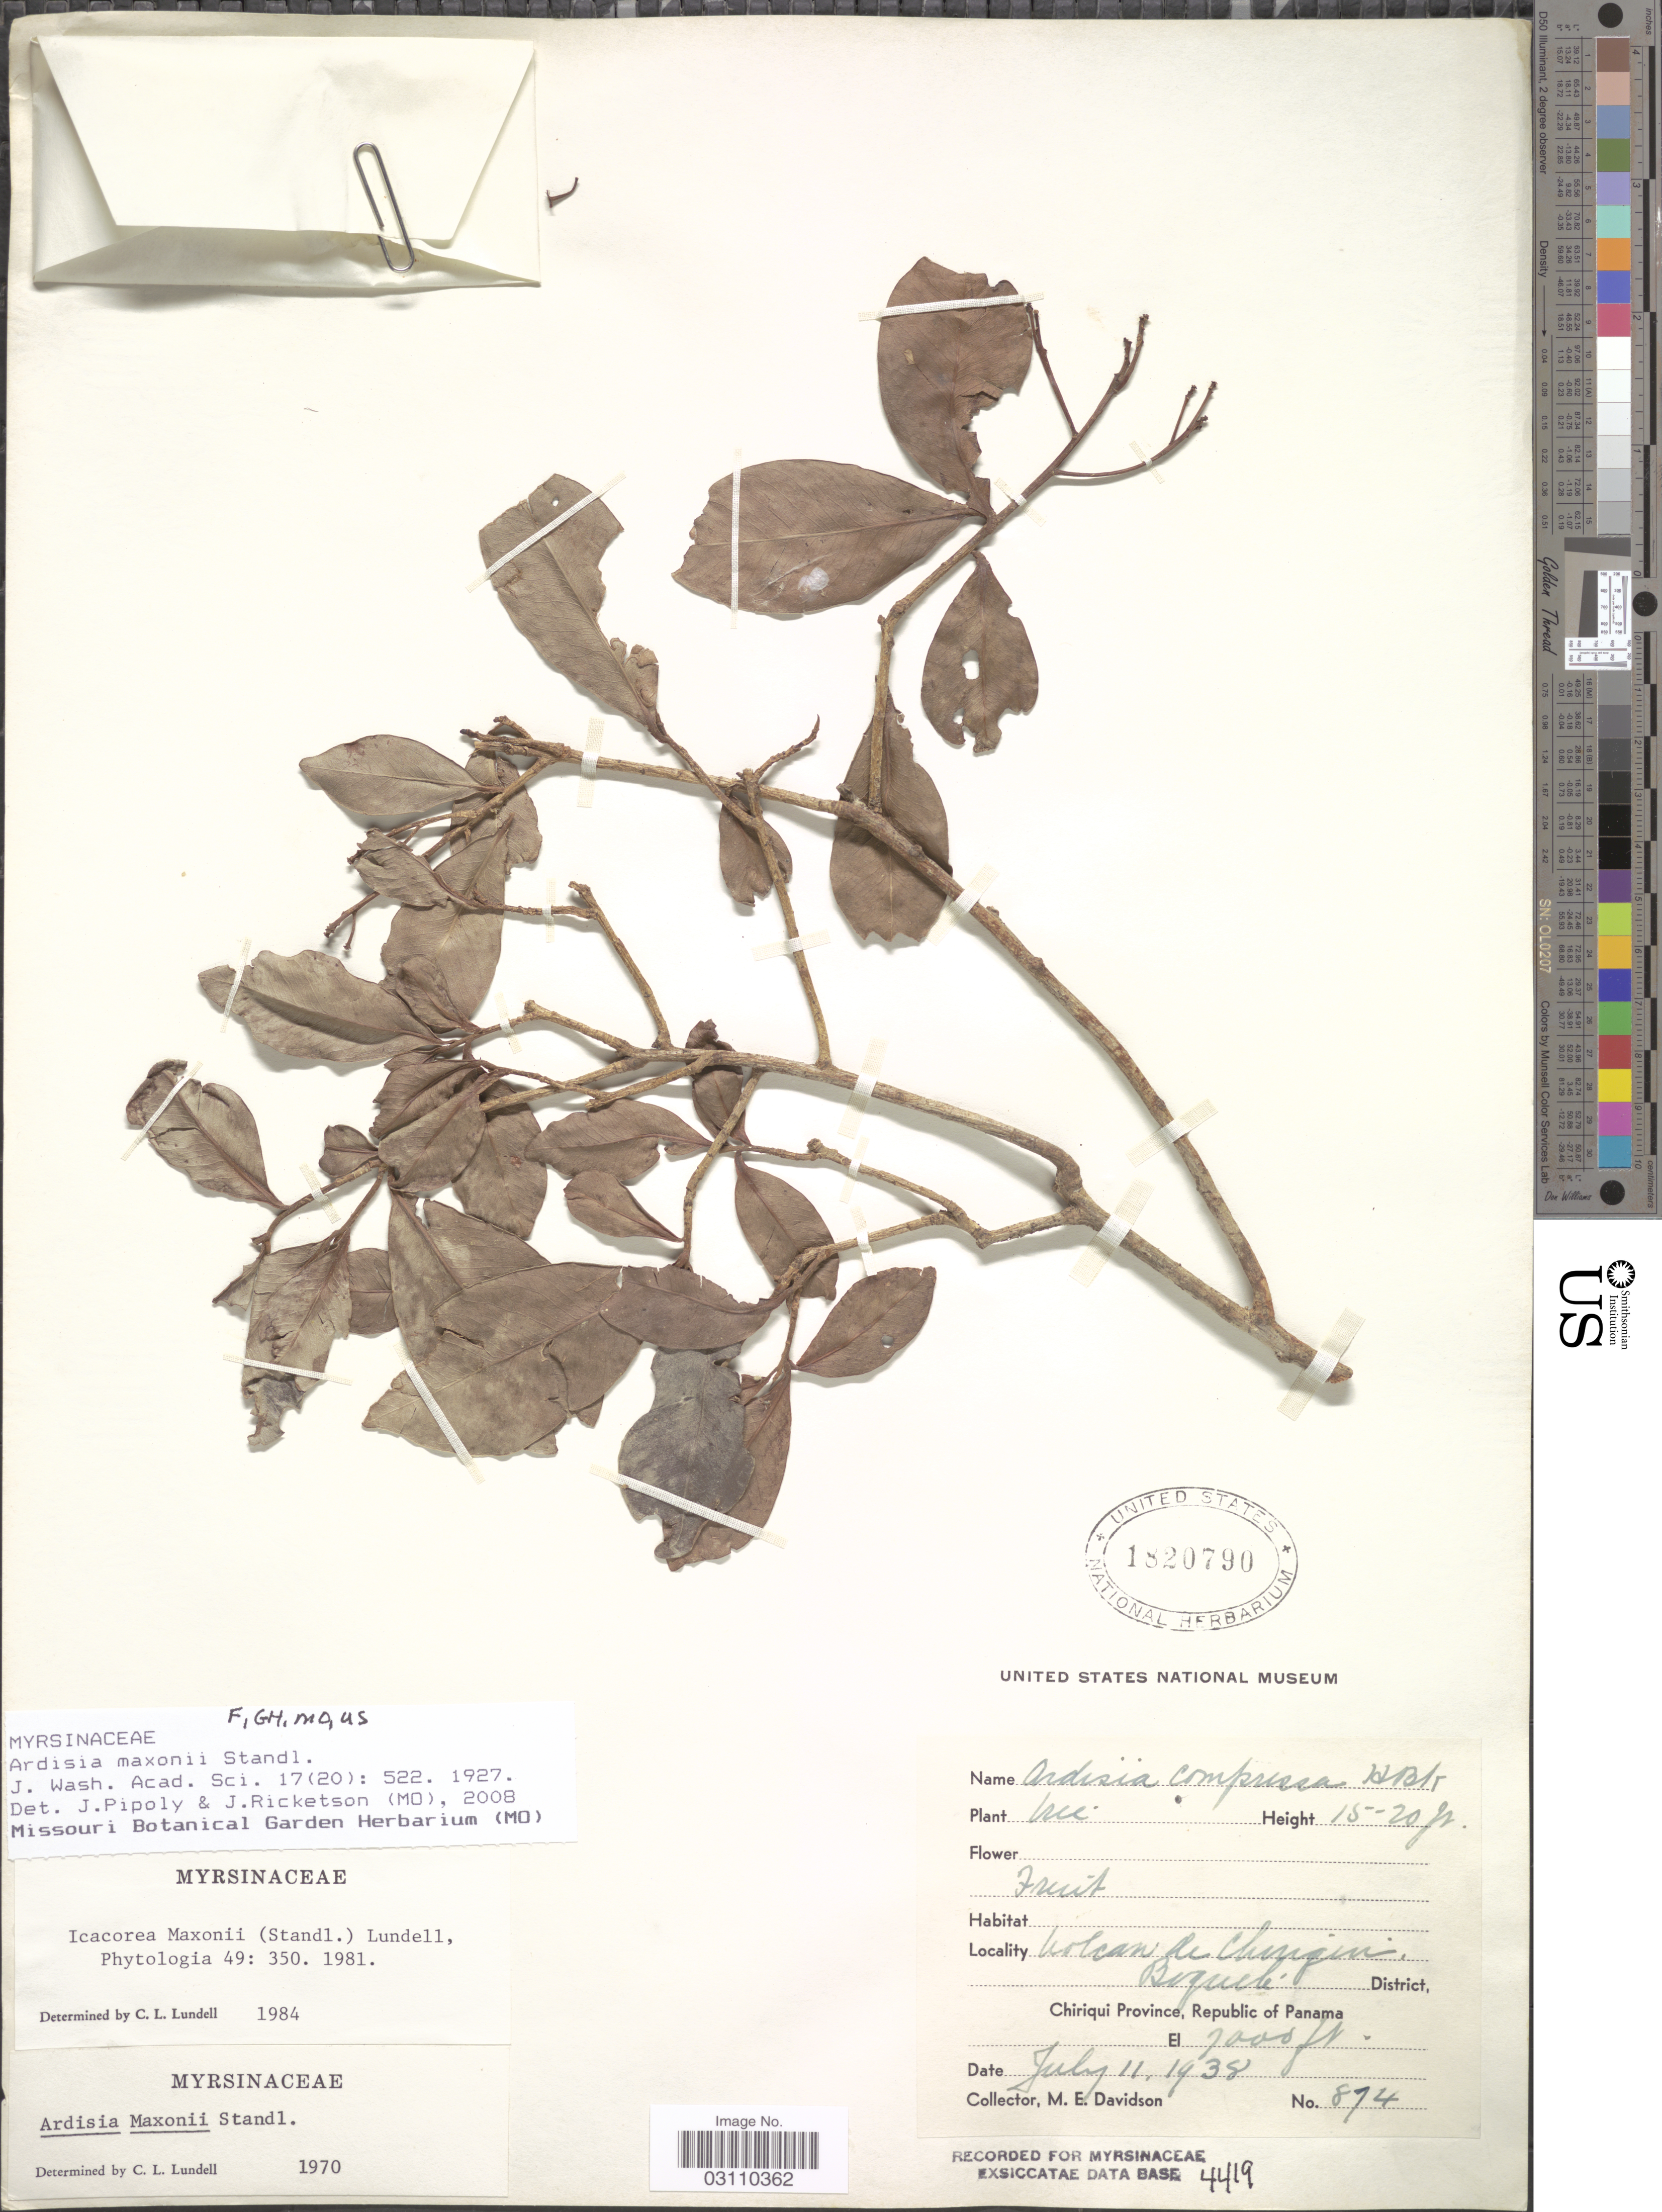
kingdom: Plantae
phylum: Tracheophyta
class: Magnoliopsida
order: Ericales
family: Primulaceae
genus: Ardisia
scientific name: Ardisia maxonii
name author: Standl.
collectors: M. E. Davidson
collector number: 874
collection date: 1938-07-11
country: Panama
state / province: Chiriqui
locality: Volcan de Chiriqui, Boqueté District.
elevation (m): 2134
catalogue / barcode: US 1820790